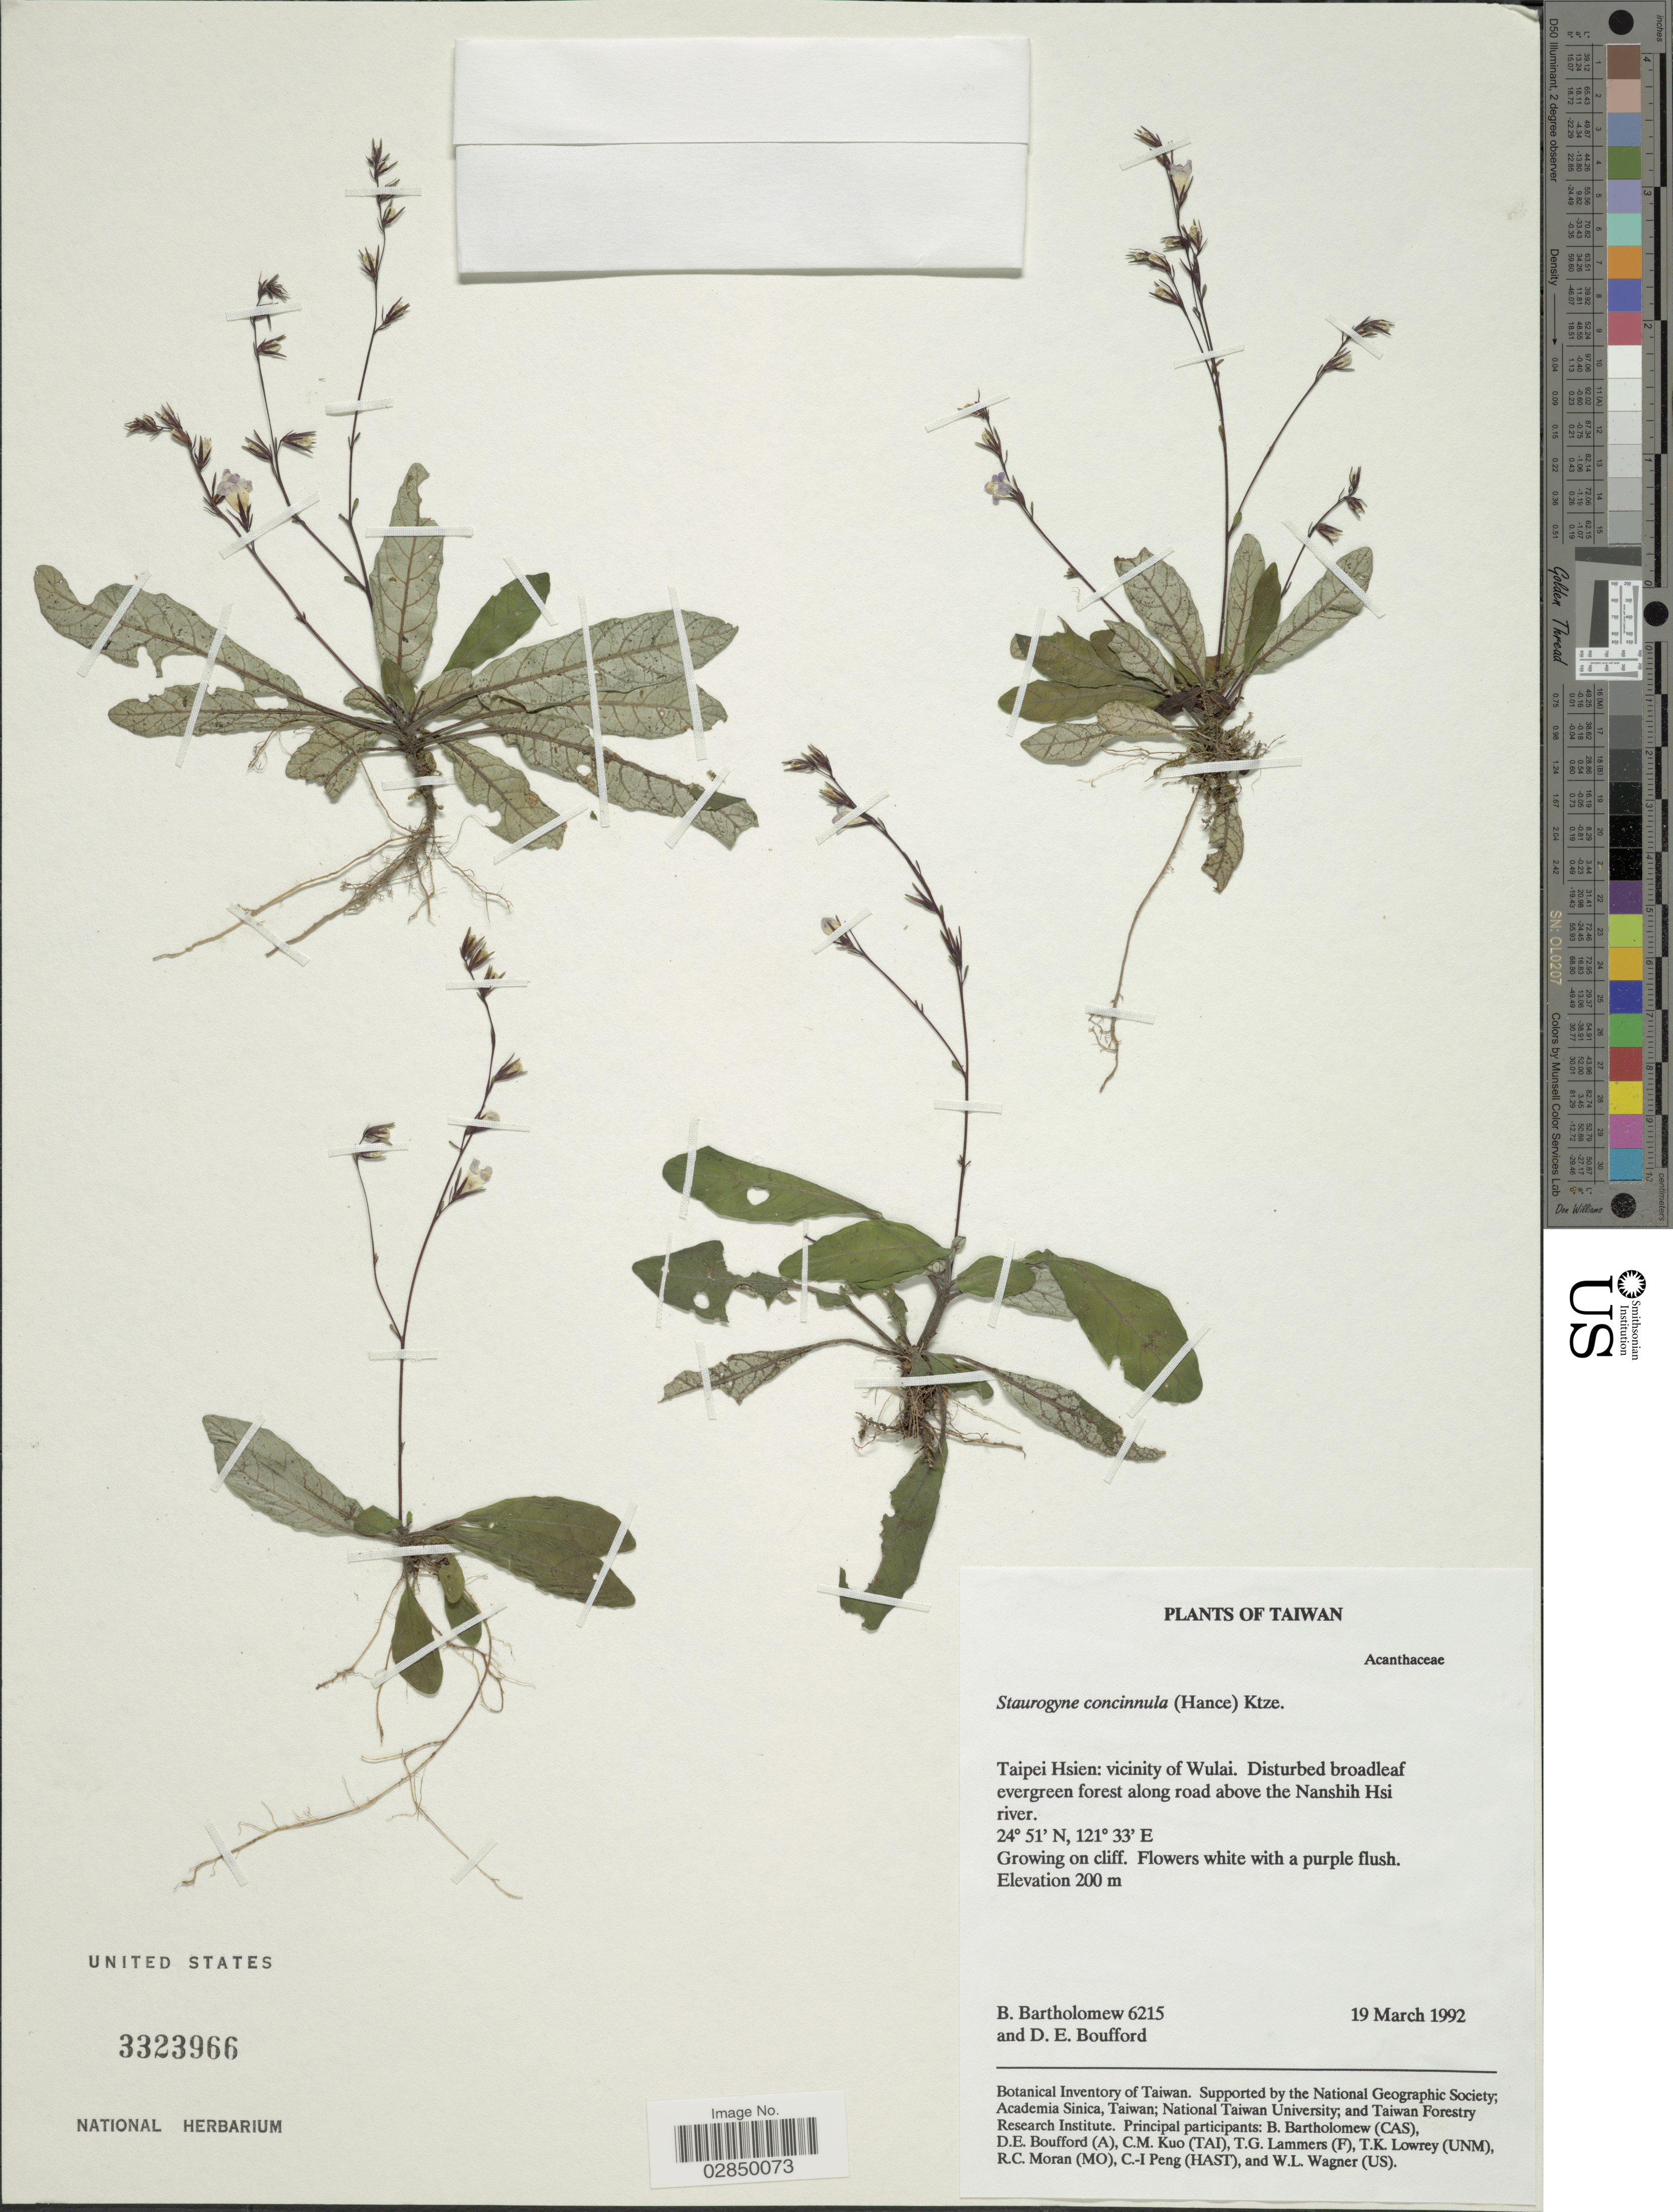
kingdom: Plantae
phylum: Tracheophyta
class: Magnoliopsida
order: Lamiales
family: Acanthaceae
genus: Staurogyne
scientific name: Staurogyne concinnula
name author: (Hance) Kuntze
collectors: B. Bartholomew & D. E. Boufford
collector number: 6215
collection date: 1992-03-19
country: Taiwan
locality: Taipei Hsien: vicinity of Wulai. Disturbed broadleaf evergreen forest along road above the Nanshih Hsi river.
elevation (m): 200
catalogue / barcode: US 3323966